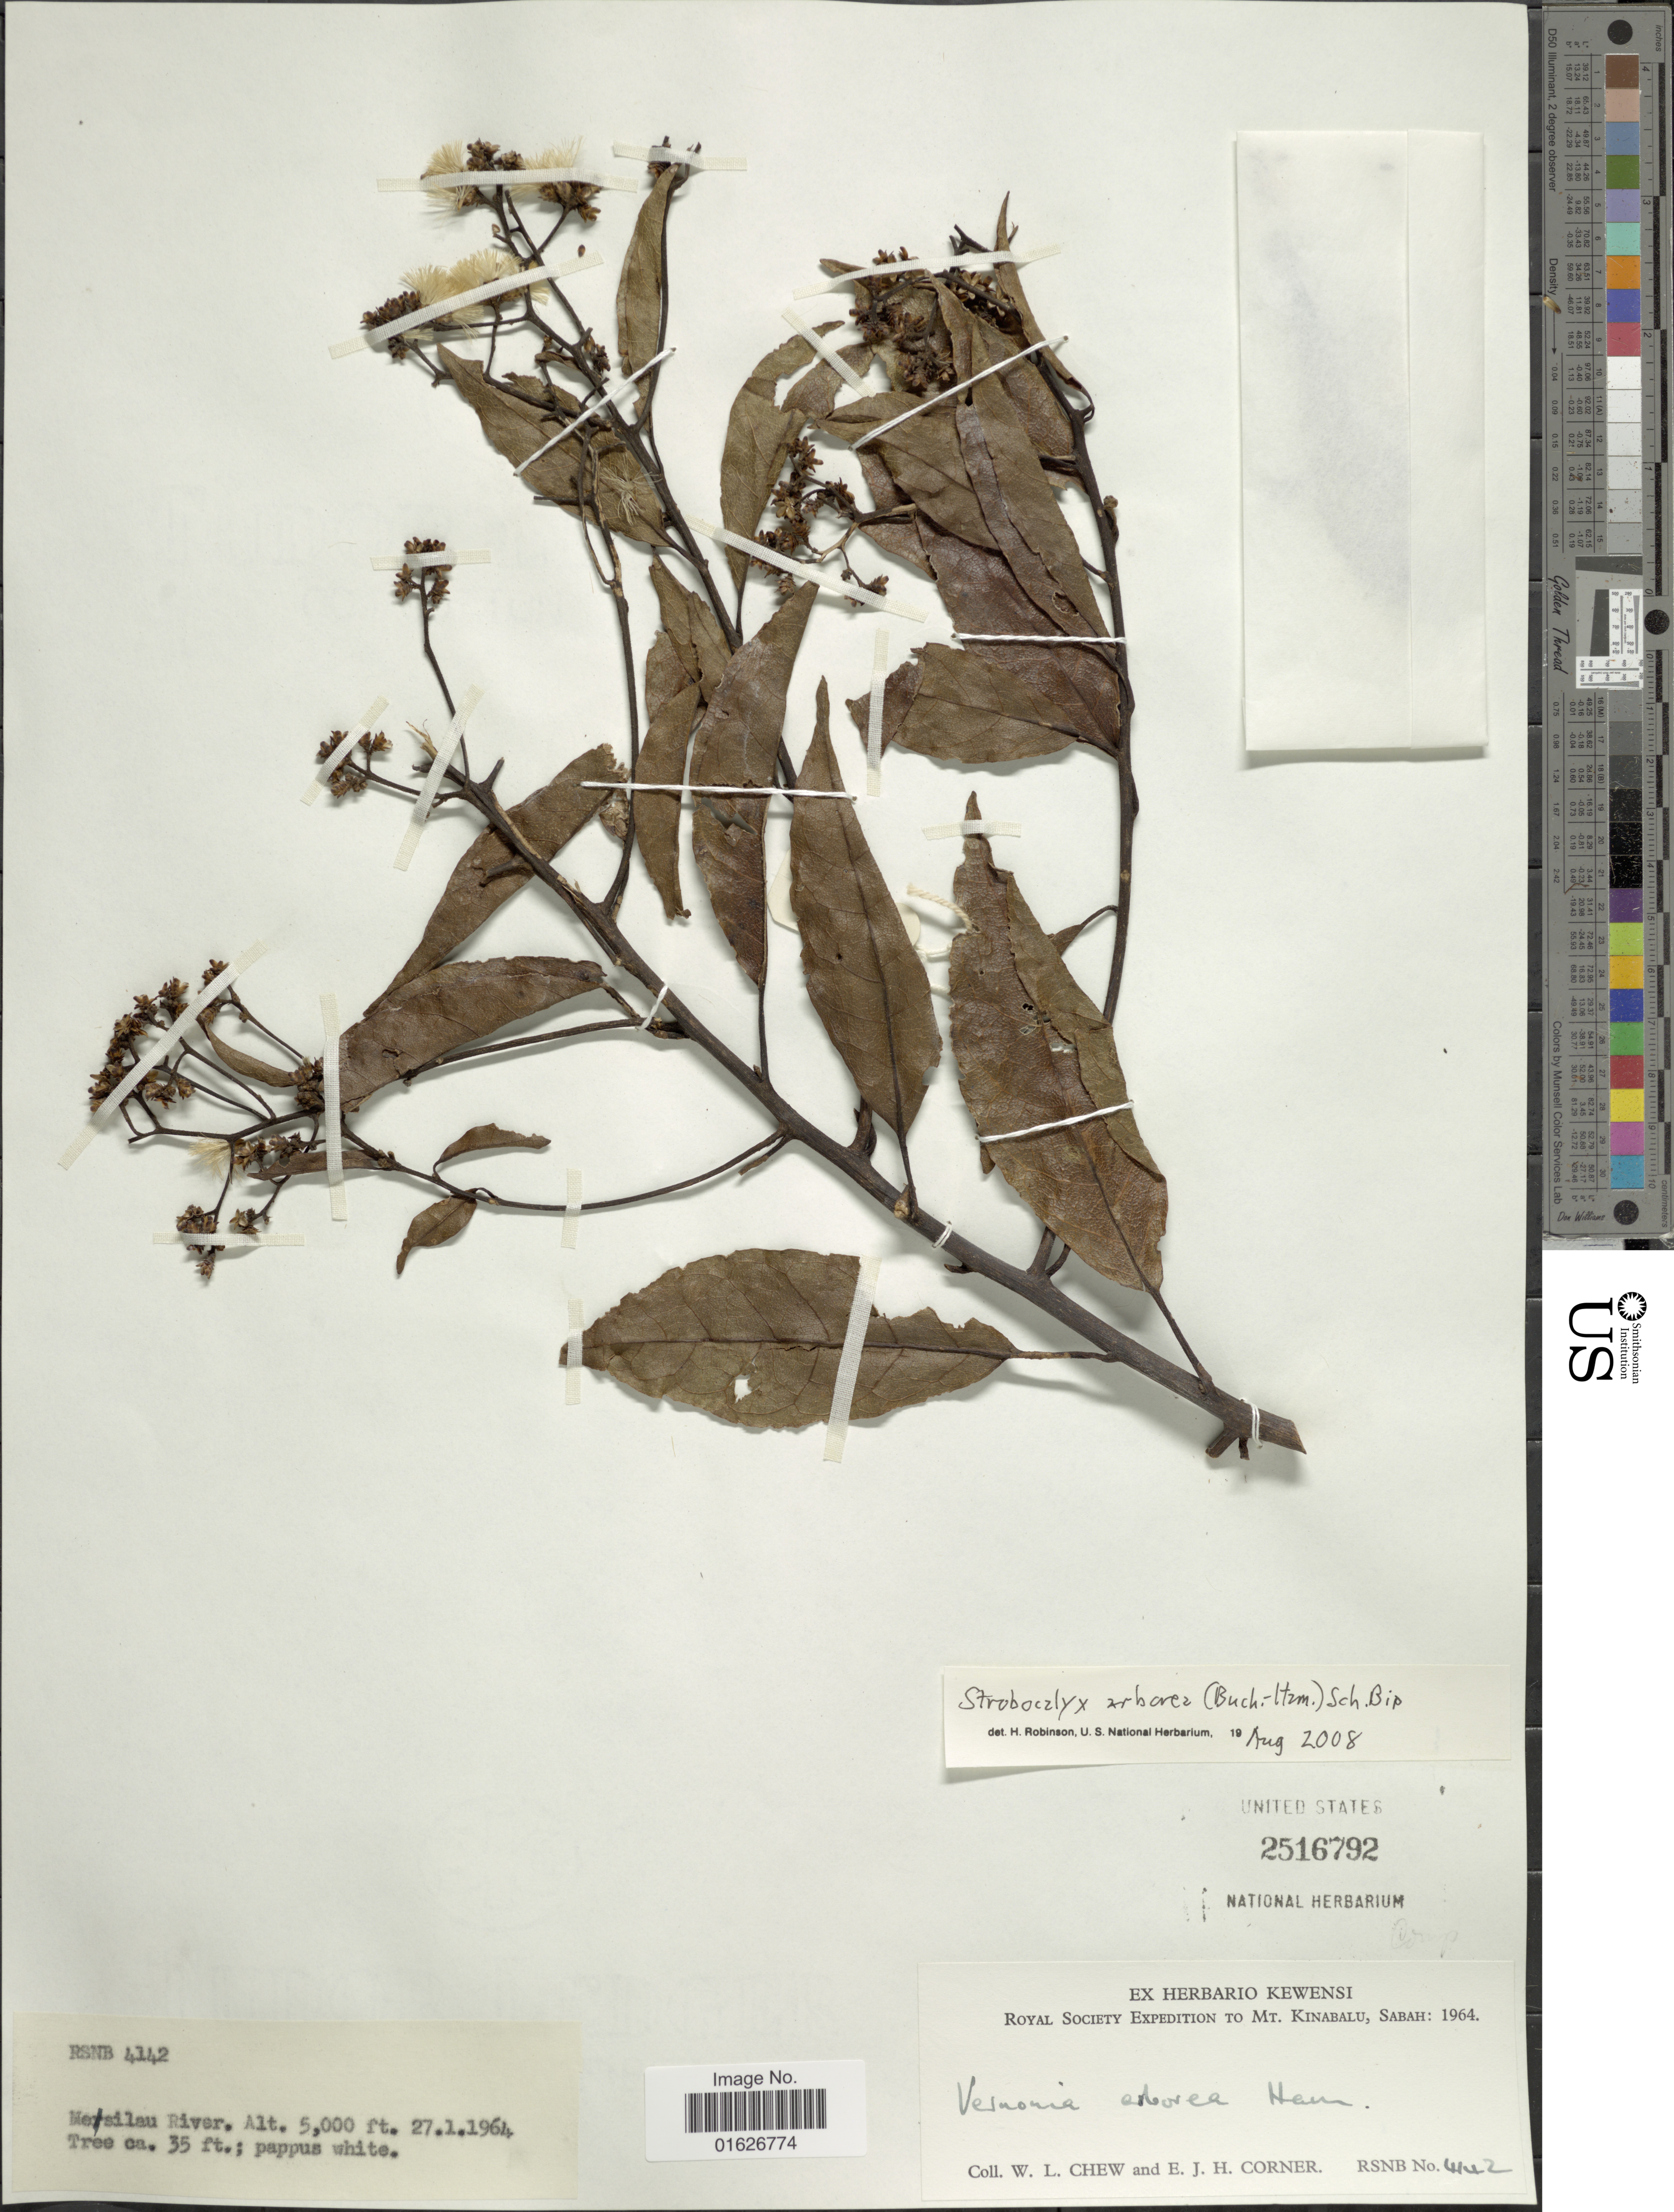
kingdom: Plantae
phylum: Tracheophyta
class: Magnoliopsida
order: Asterales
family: Asteraceae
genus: Strobocalyx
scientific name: Strobocalyx arborea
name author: (Buch.-Ham.) Sch. Bip.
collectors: W. Chew & E. Corner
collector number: RSNB 4142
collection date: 1964-01-27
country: Malaysia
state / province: Sabah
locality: Mesilau River, Mt. Kinabalu.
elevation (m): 1524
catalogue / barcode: US 2516792